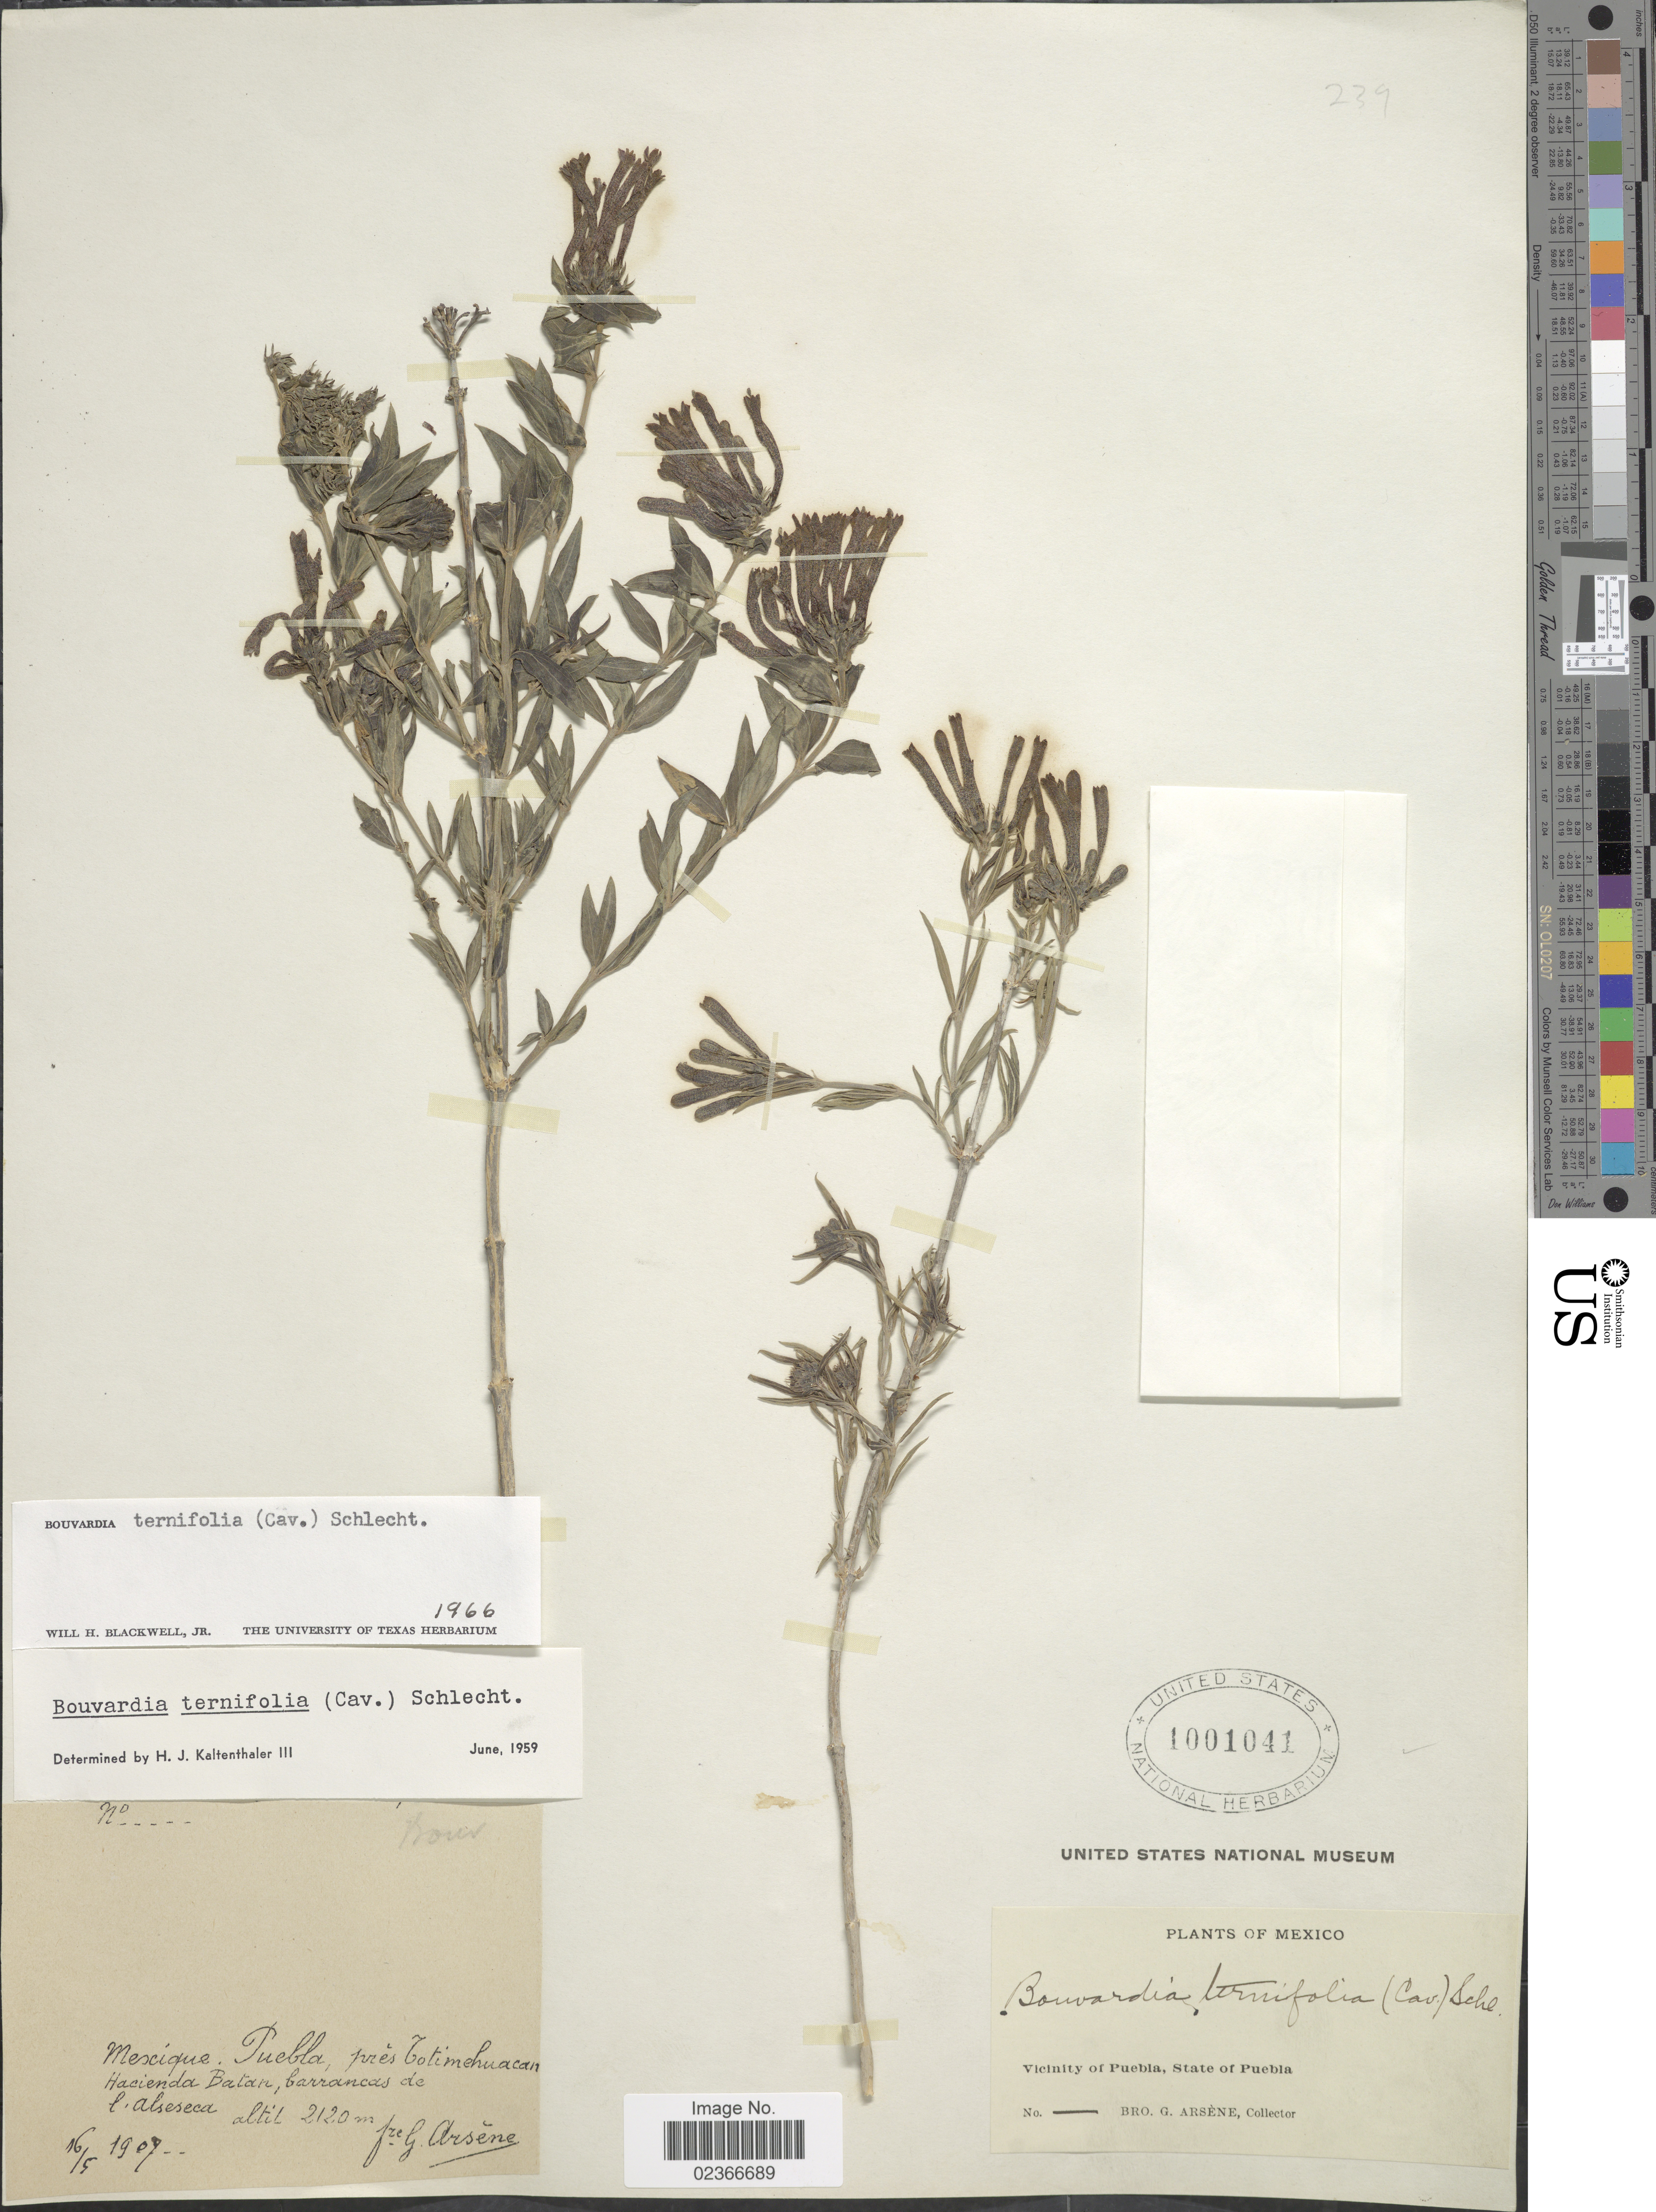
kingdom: Plantae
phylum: Tracheophyta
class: Magnoliopsida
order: Gentianales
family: Rubiaceae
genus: Bouvardia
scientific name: Bouvardia ternifolia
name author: (Cav.) Schltdl.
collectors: Bro. G. Arsène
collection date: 1907-09-16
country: Mexico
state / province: Puebla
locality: Pres Cotimehuacan. Hacienda Batan, barrancas de l' Alseseca. Vicinity of Puebla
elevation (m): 2120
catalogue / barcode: US 1001041